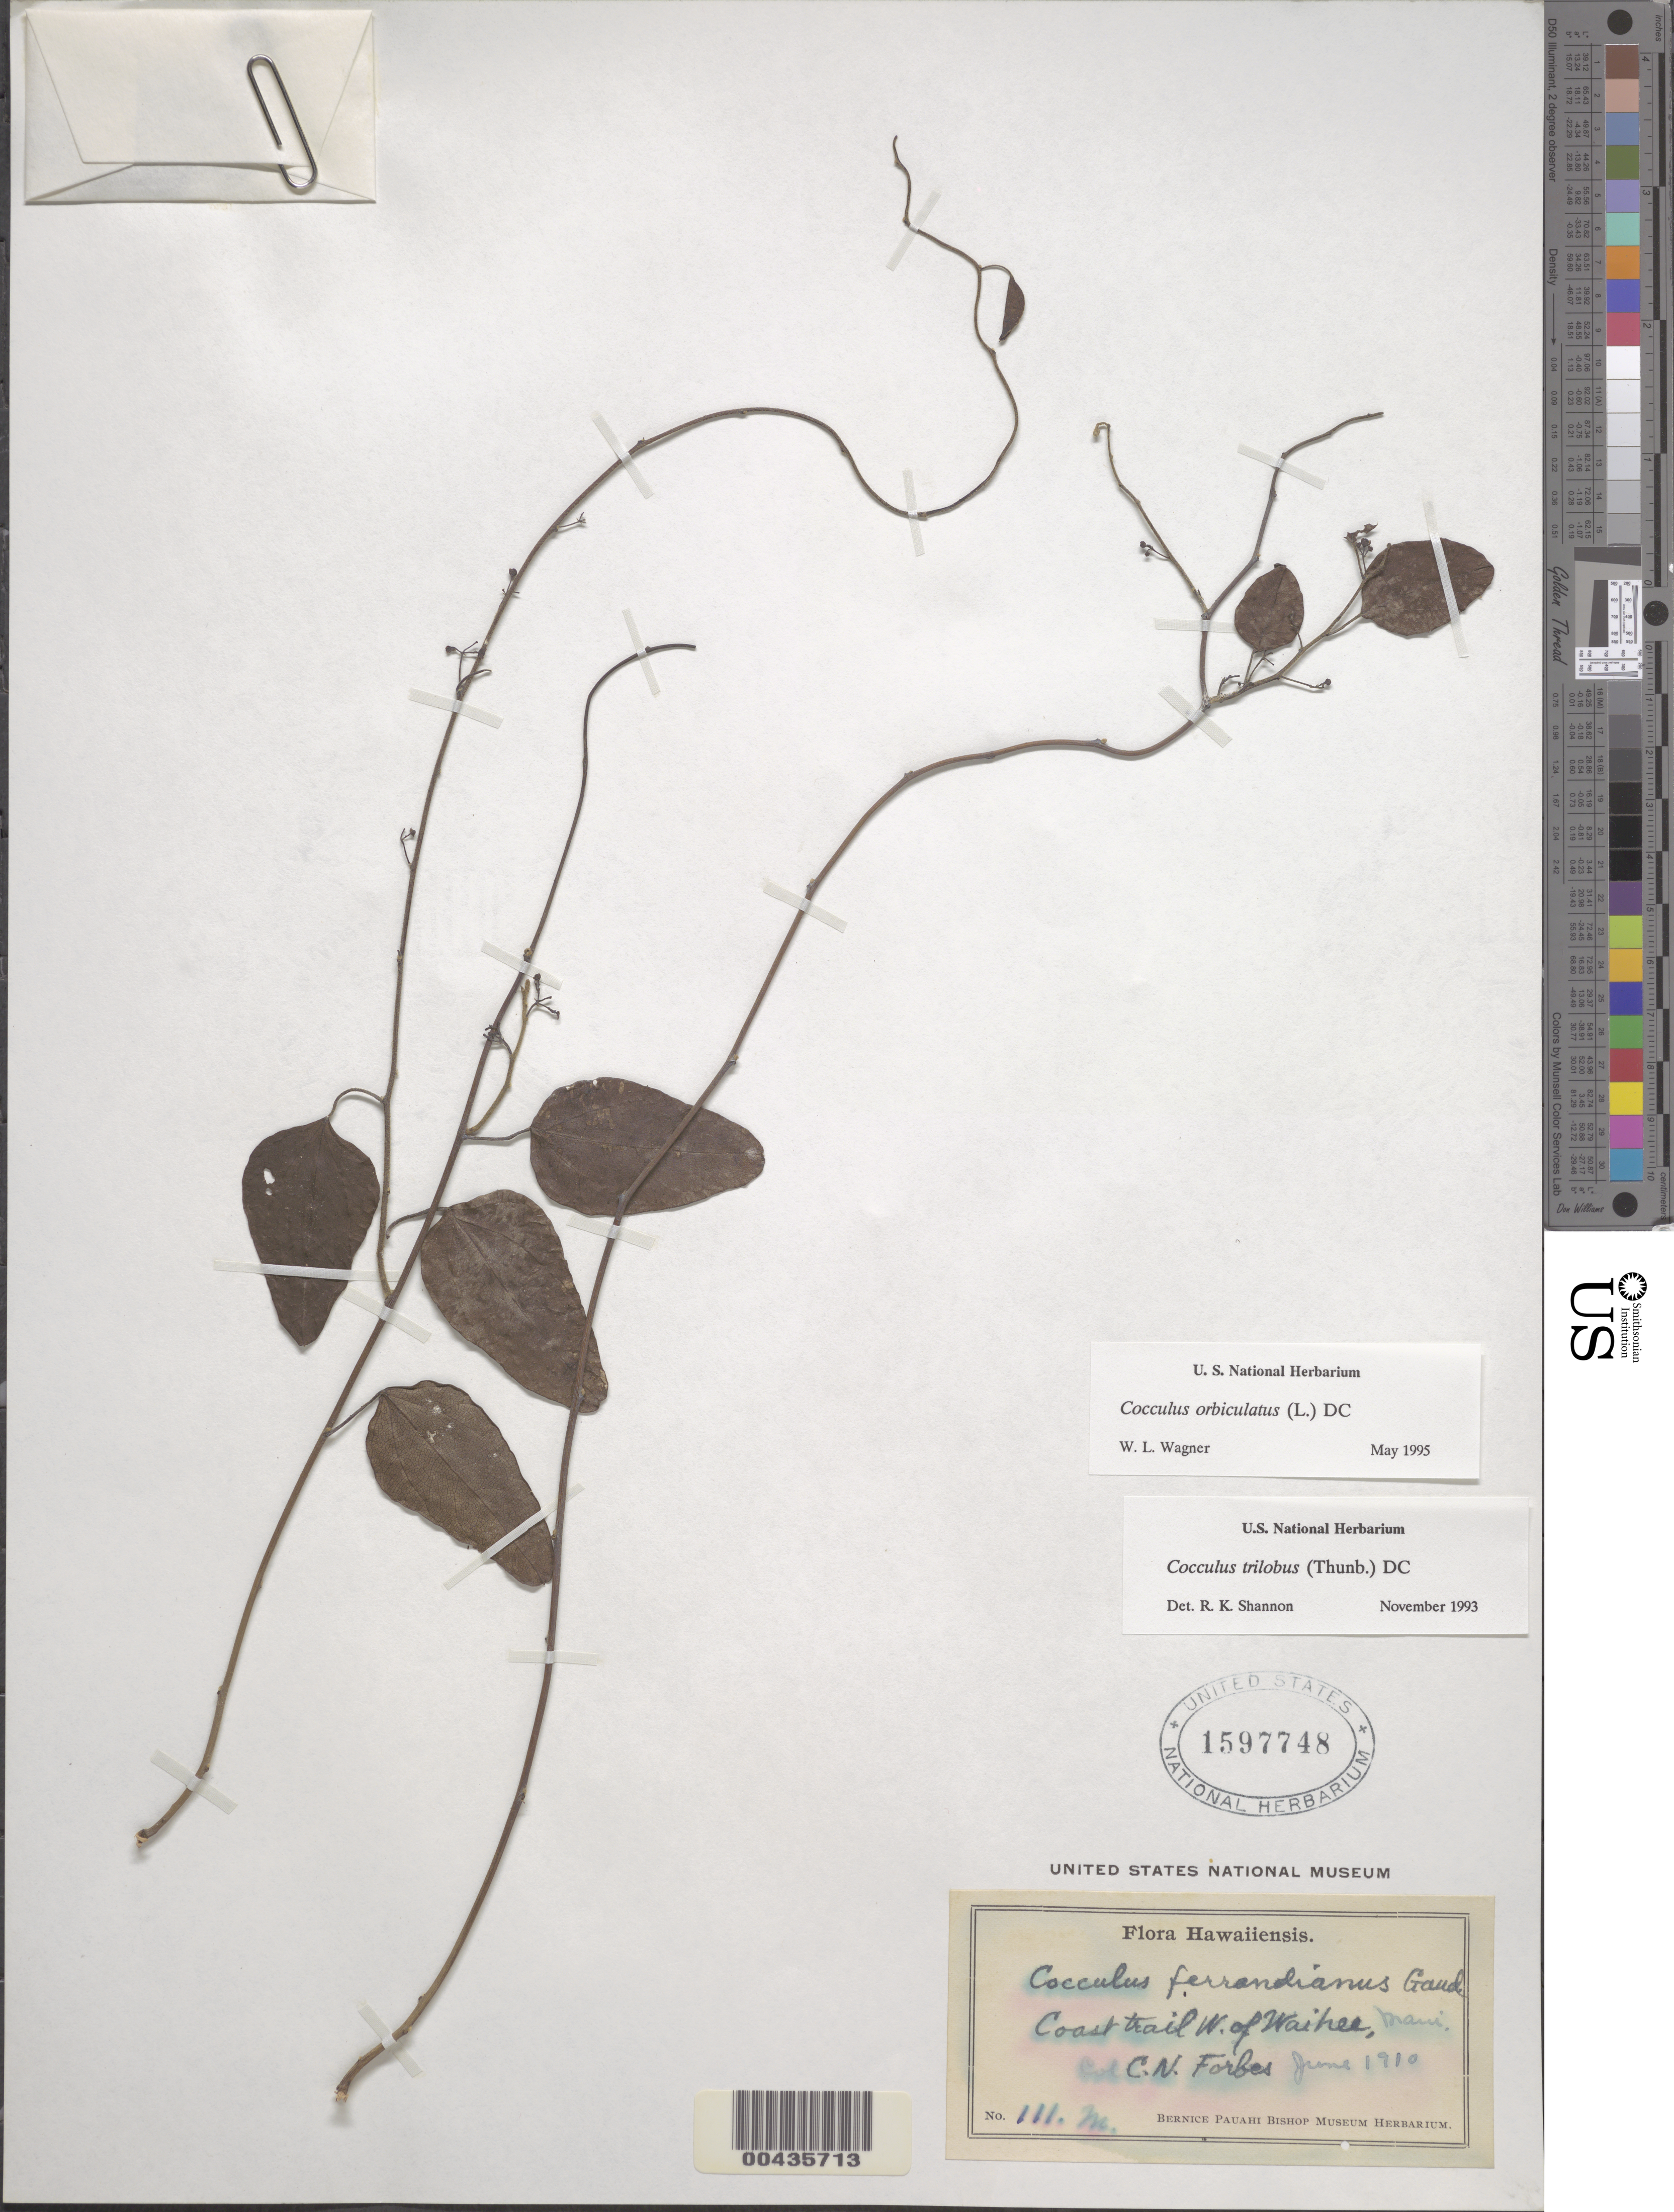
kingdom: Plantae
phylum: Tracheophyta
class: Magnoliopsida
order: Ranunculales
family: Menispermaceae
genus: Cocculus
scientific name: Cocculus orbiculatus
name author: (L.) DC.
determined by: Wagner, W. L., (BOT), Smithsonian Institution - National Museum of Natural History (UNITED STATES)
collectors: C. N. Forbes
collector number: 111.M.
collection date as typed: Jun 1910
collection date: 1910-06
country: United States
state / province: Hawaii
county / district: Maui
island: Maui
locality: Coast trail W of Waihee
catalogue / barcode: US 1597748